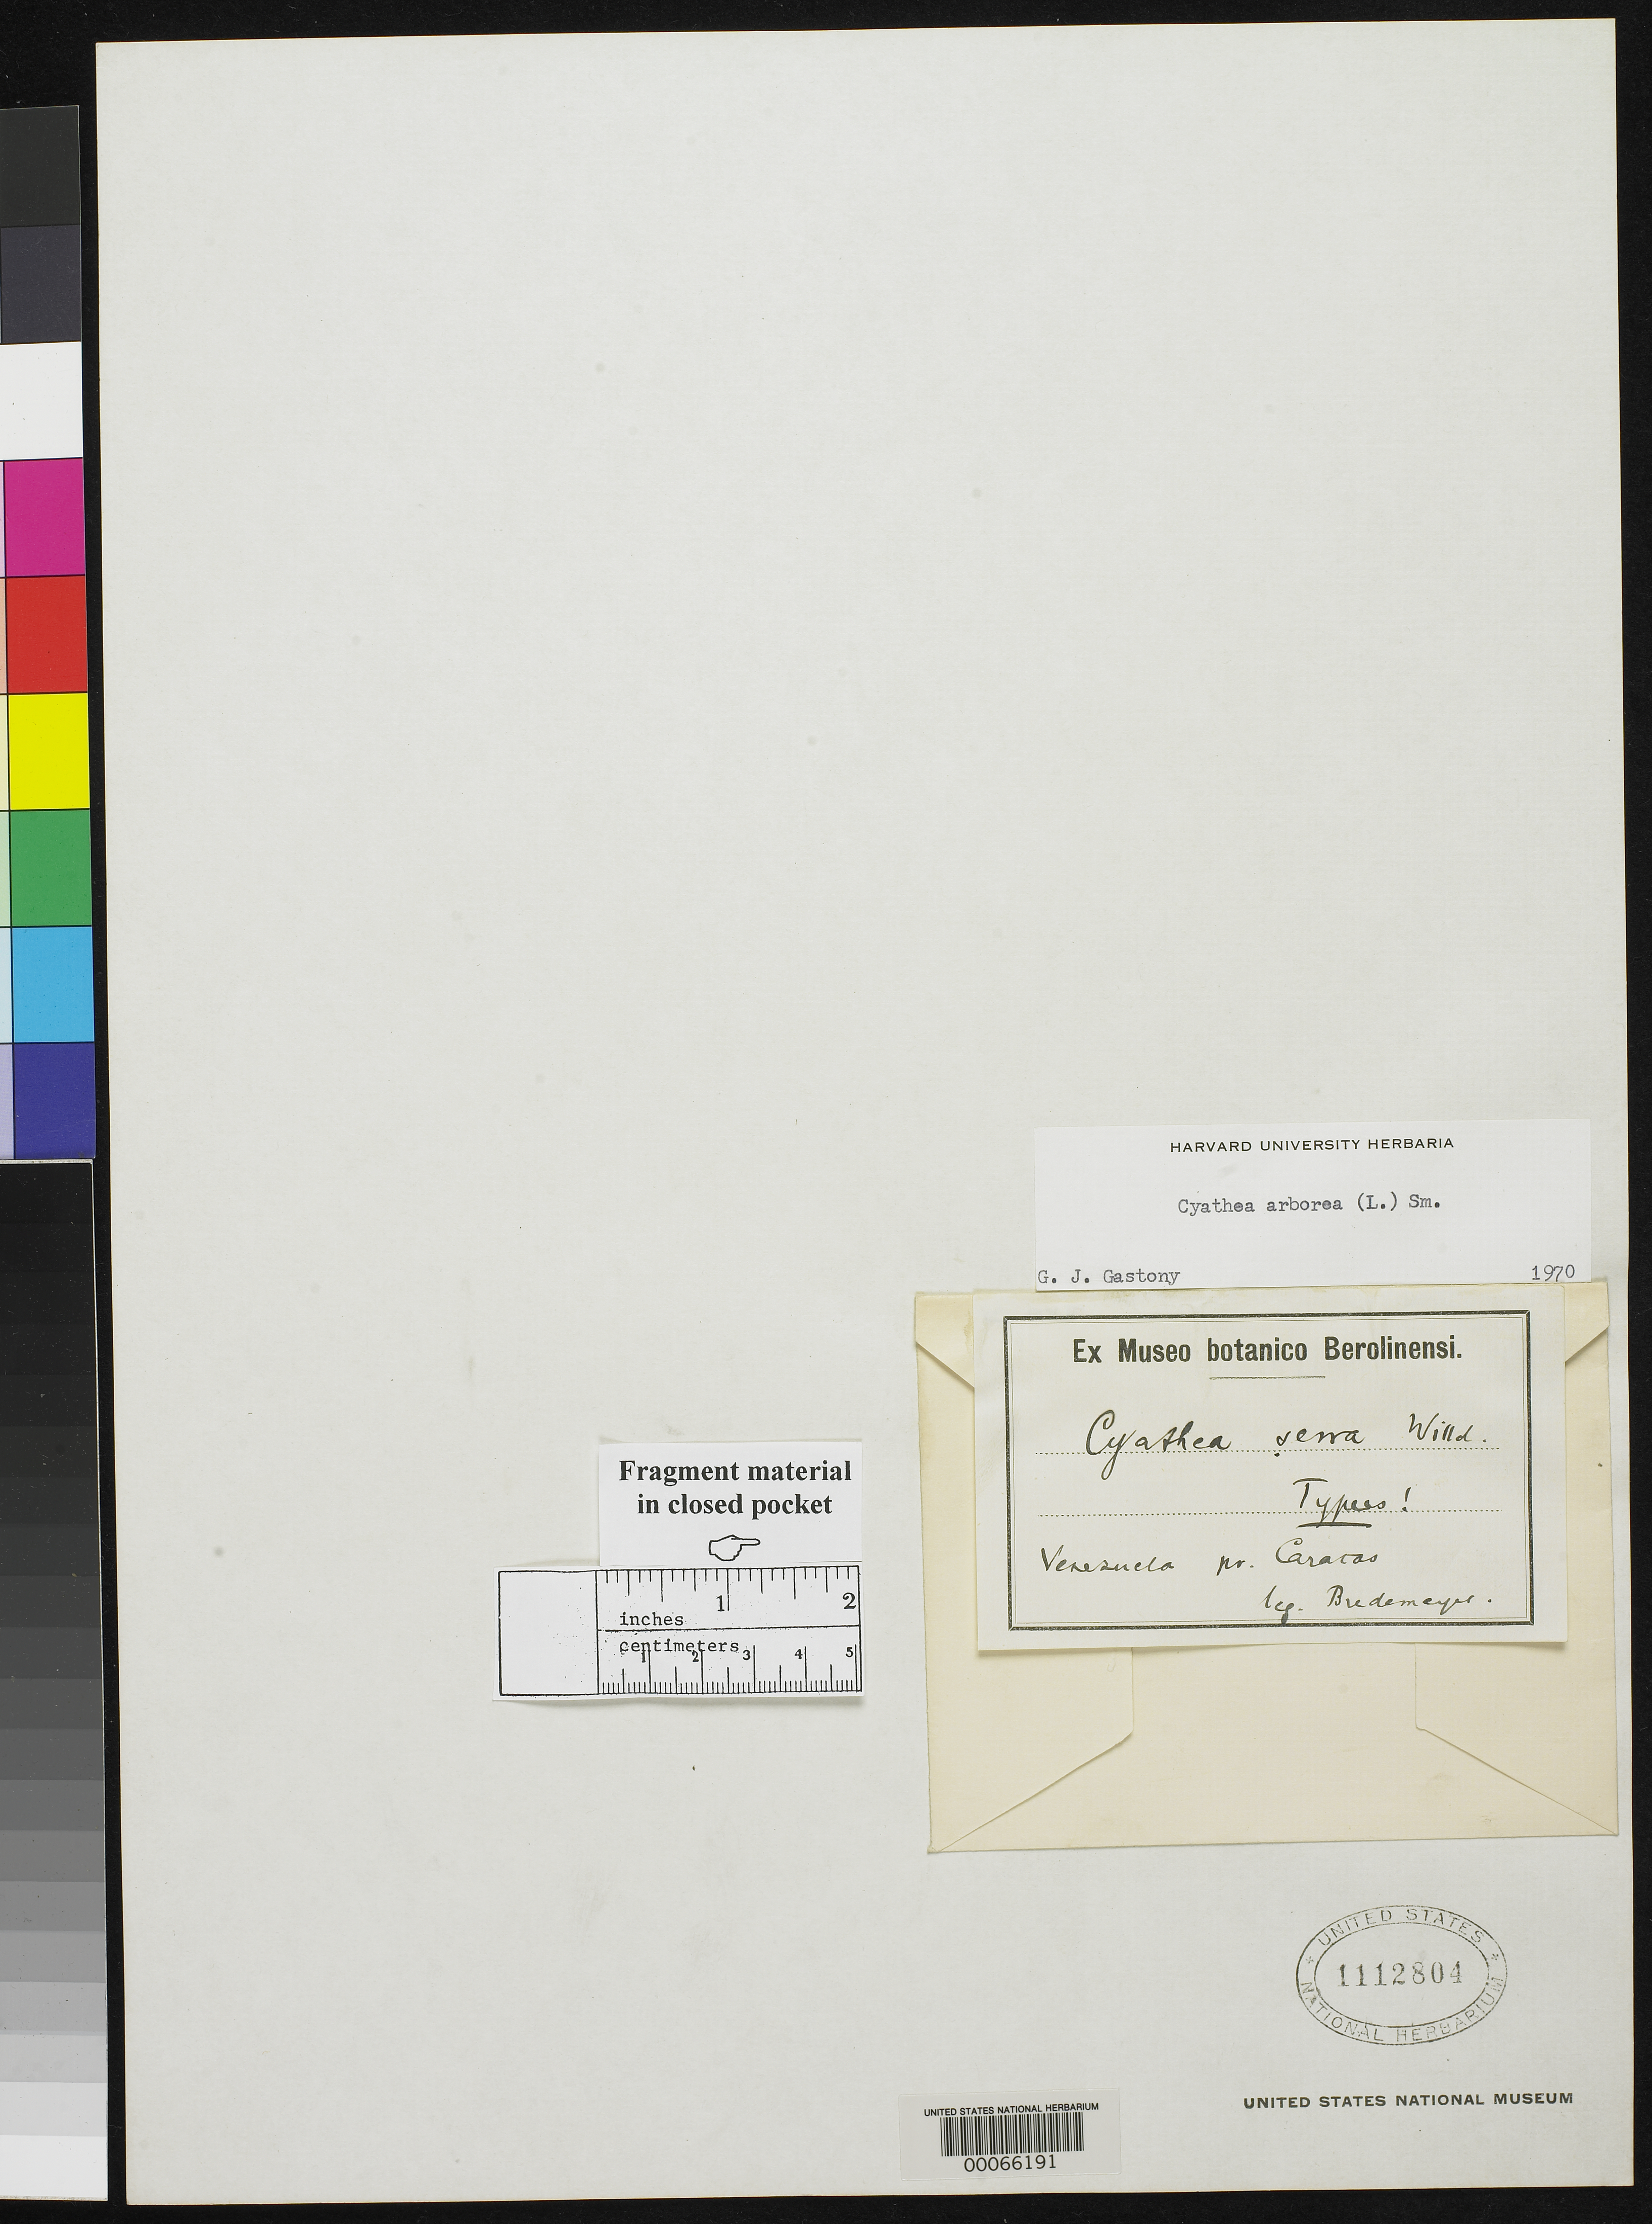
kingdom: Plantae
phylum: Tracheophyta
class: Polypodiopsida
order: Cyatheales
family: Cyatheaceae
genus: Cyathea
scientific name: Cyathea serra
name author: Willd.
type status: Type Fragment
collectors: F. Bredemeyer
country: Venezuela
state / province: Distrito Federal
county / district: Libertador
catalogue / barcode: US 1112804